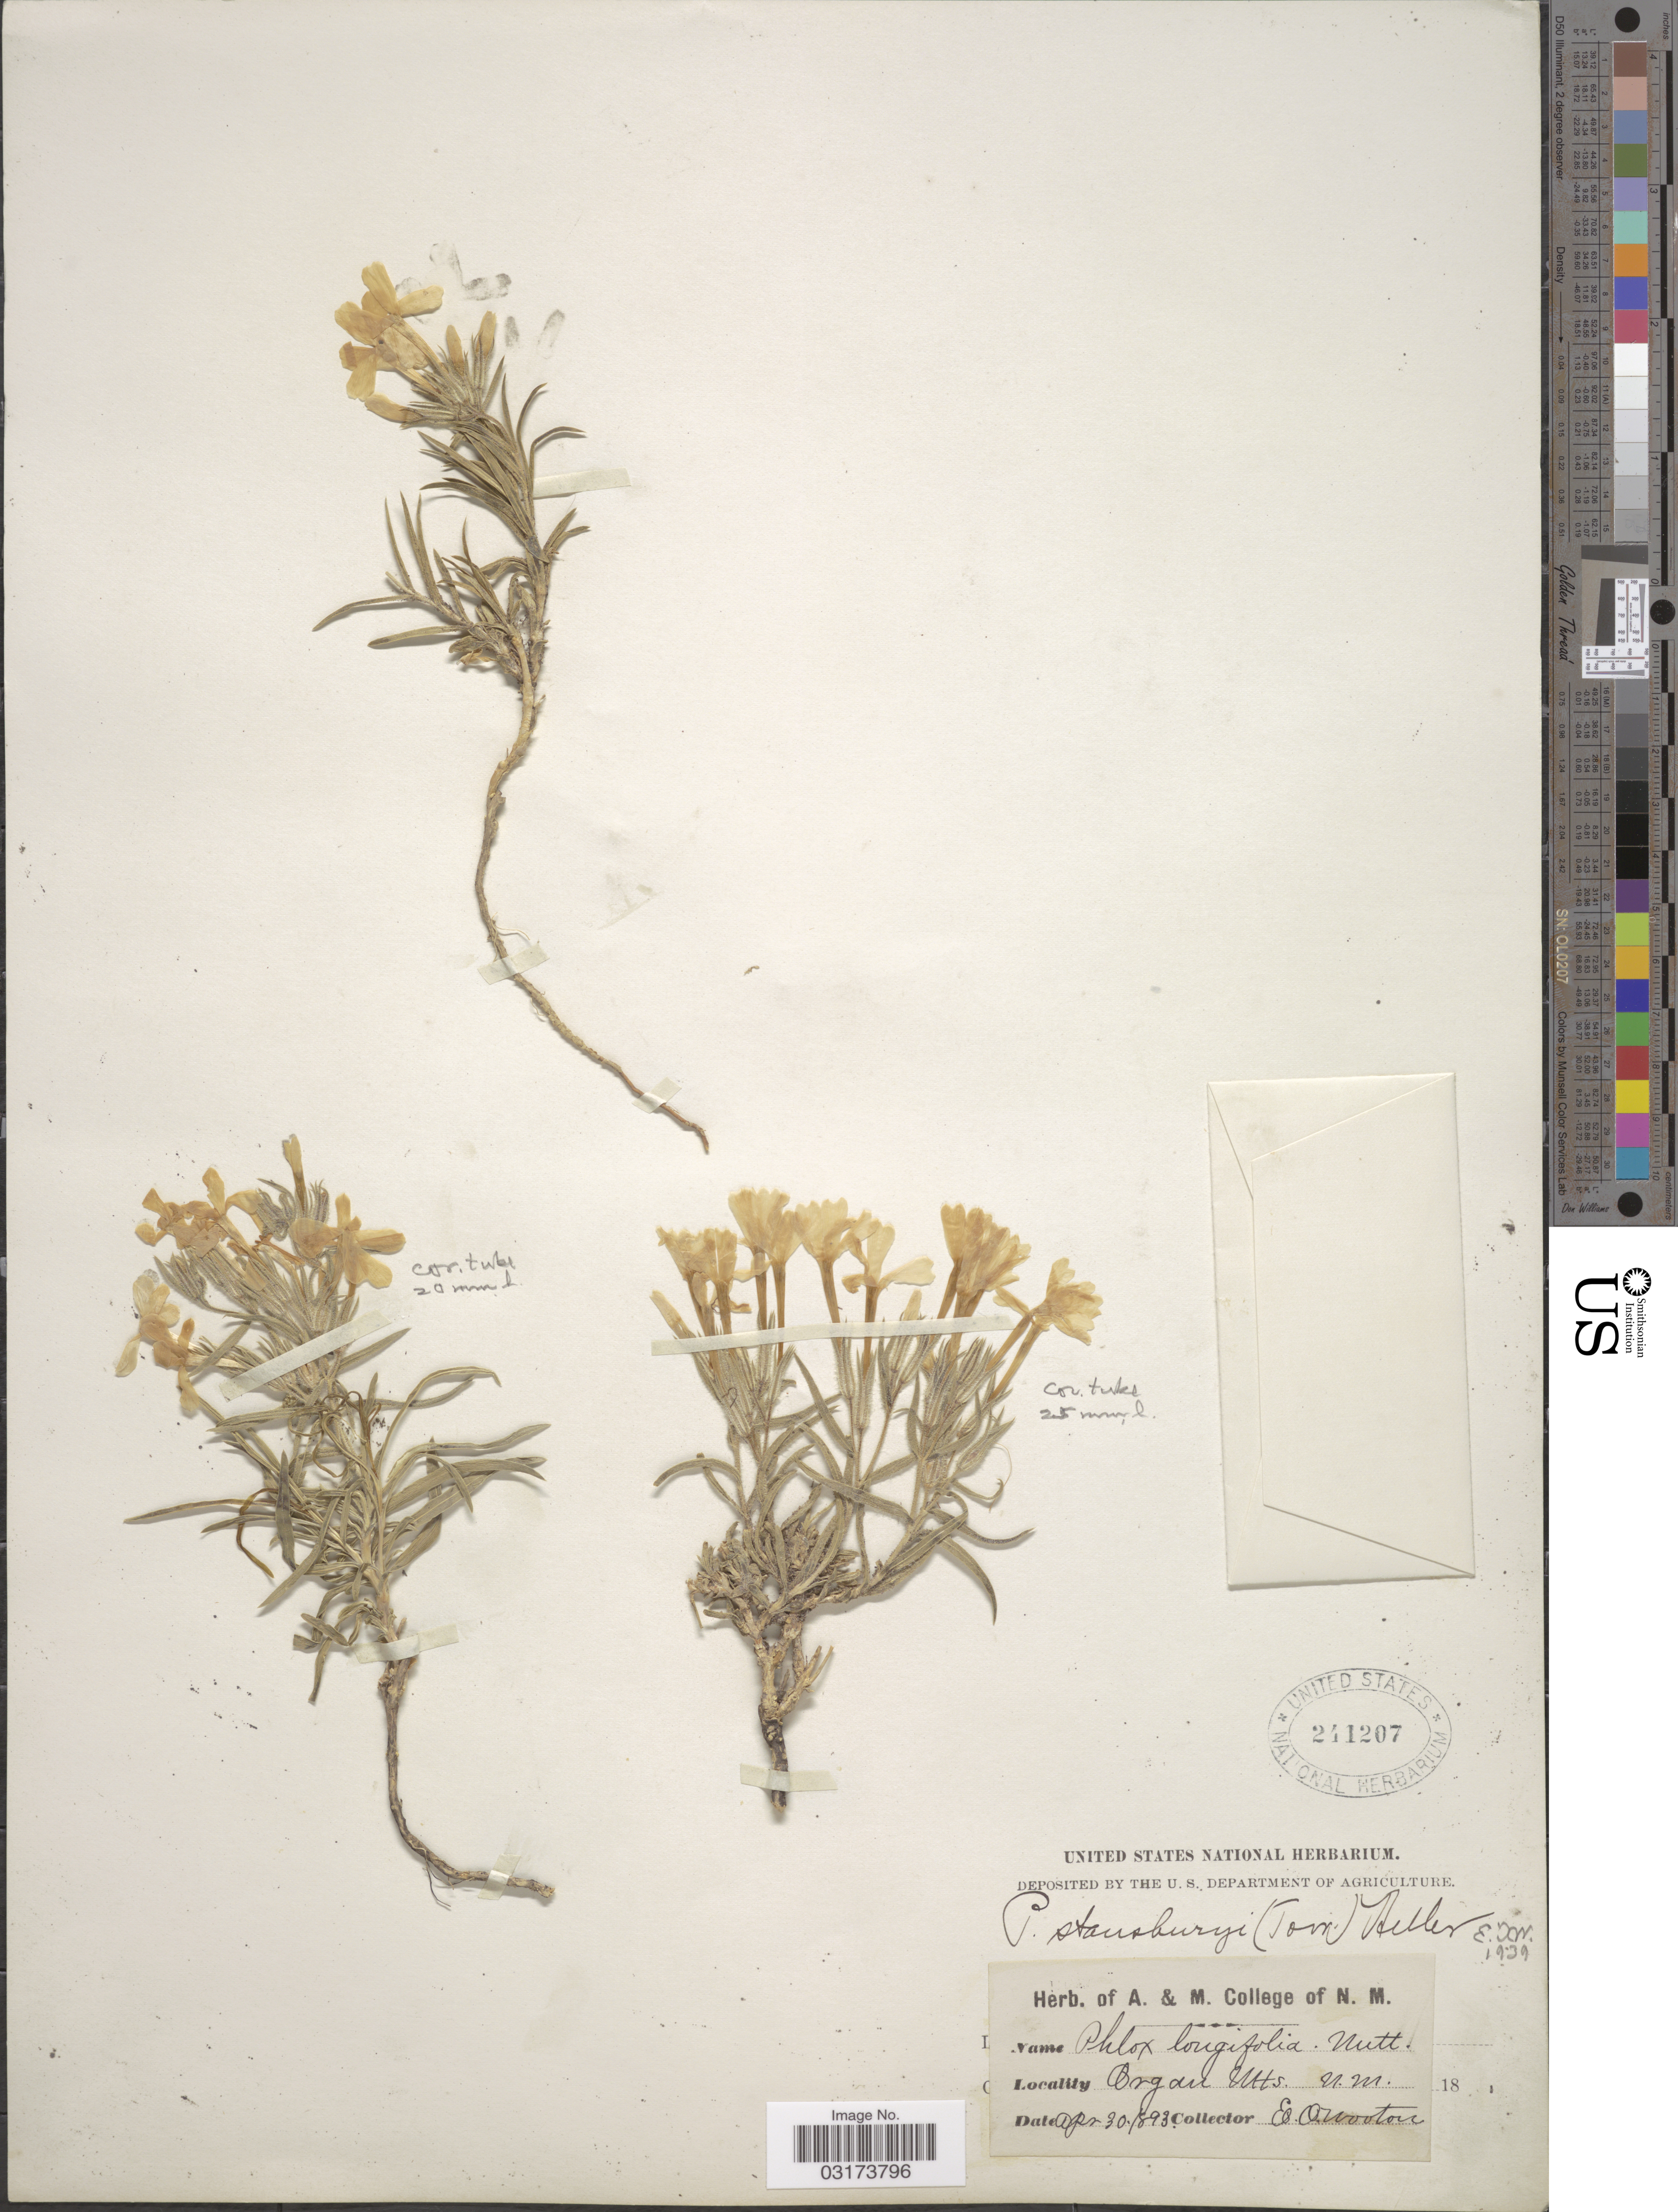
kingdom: Plantae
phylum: Tracheophyta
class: Magnoliopsida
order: Ericales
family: Polemoniaceae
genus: Phlox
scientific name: Phlox stansburyi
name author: (Torr.) A. Heller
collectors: E. O. Wooton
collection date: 1893-04-30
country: United States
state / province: New Mexico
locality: Organ Mts.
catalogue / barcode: US 241207